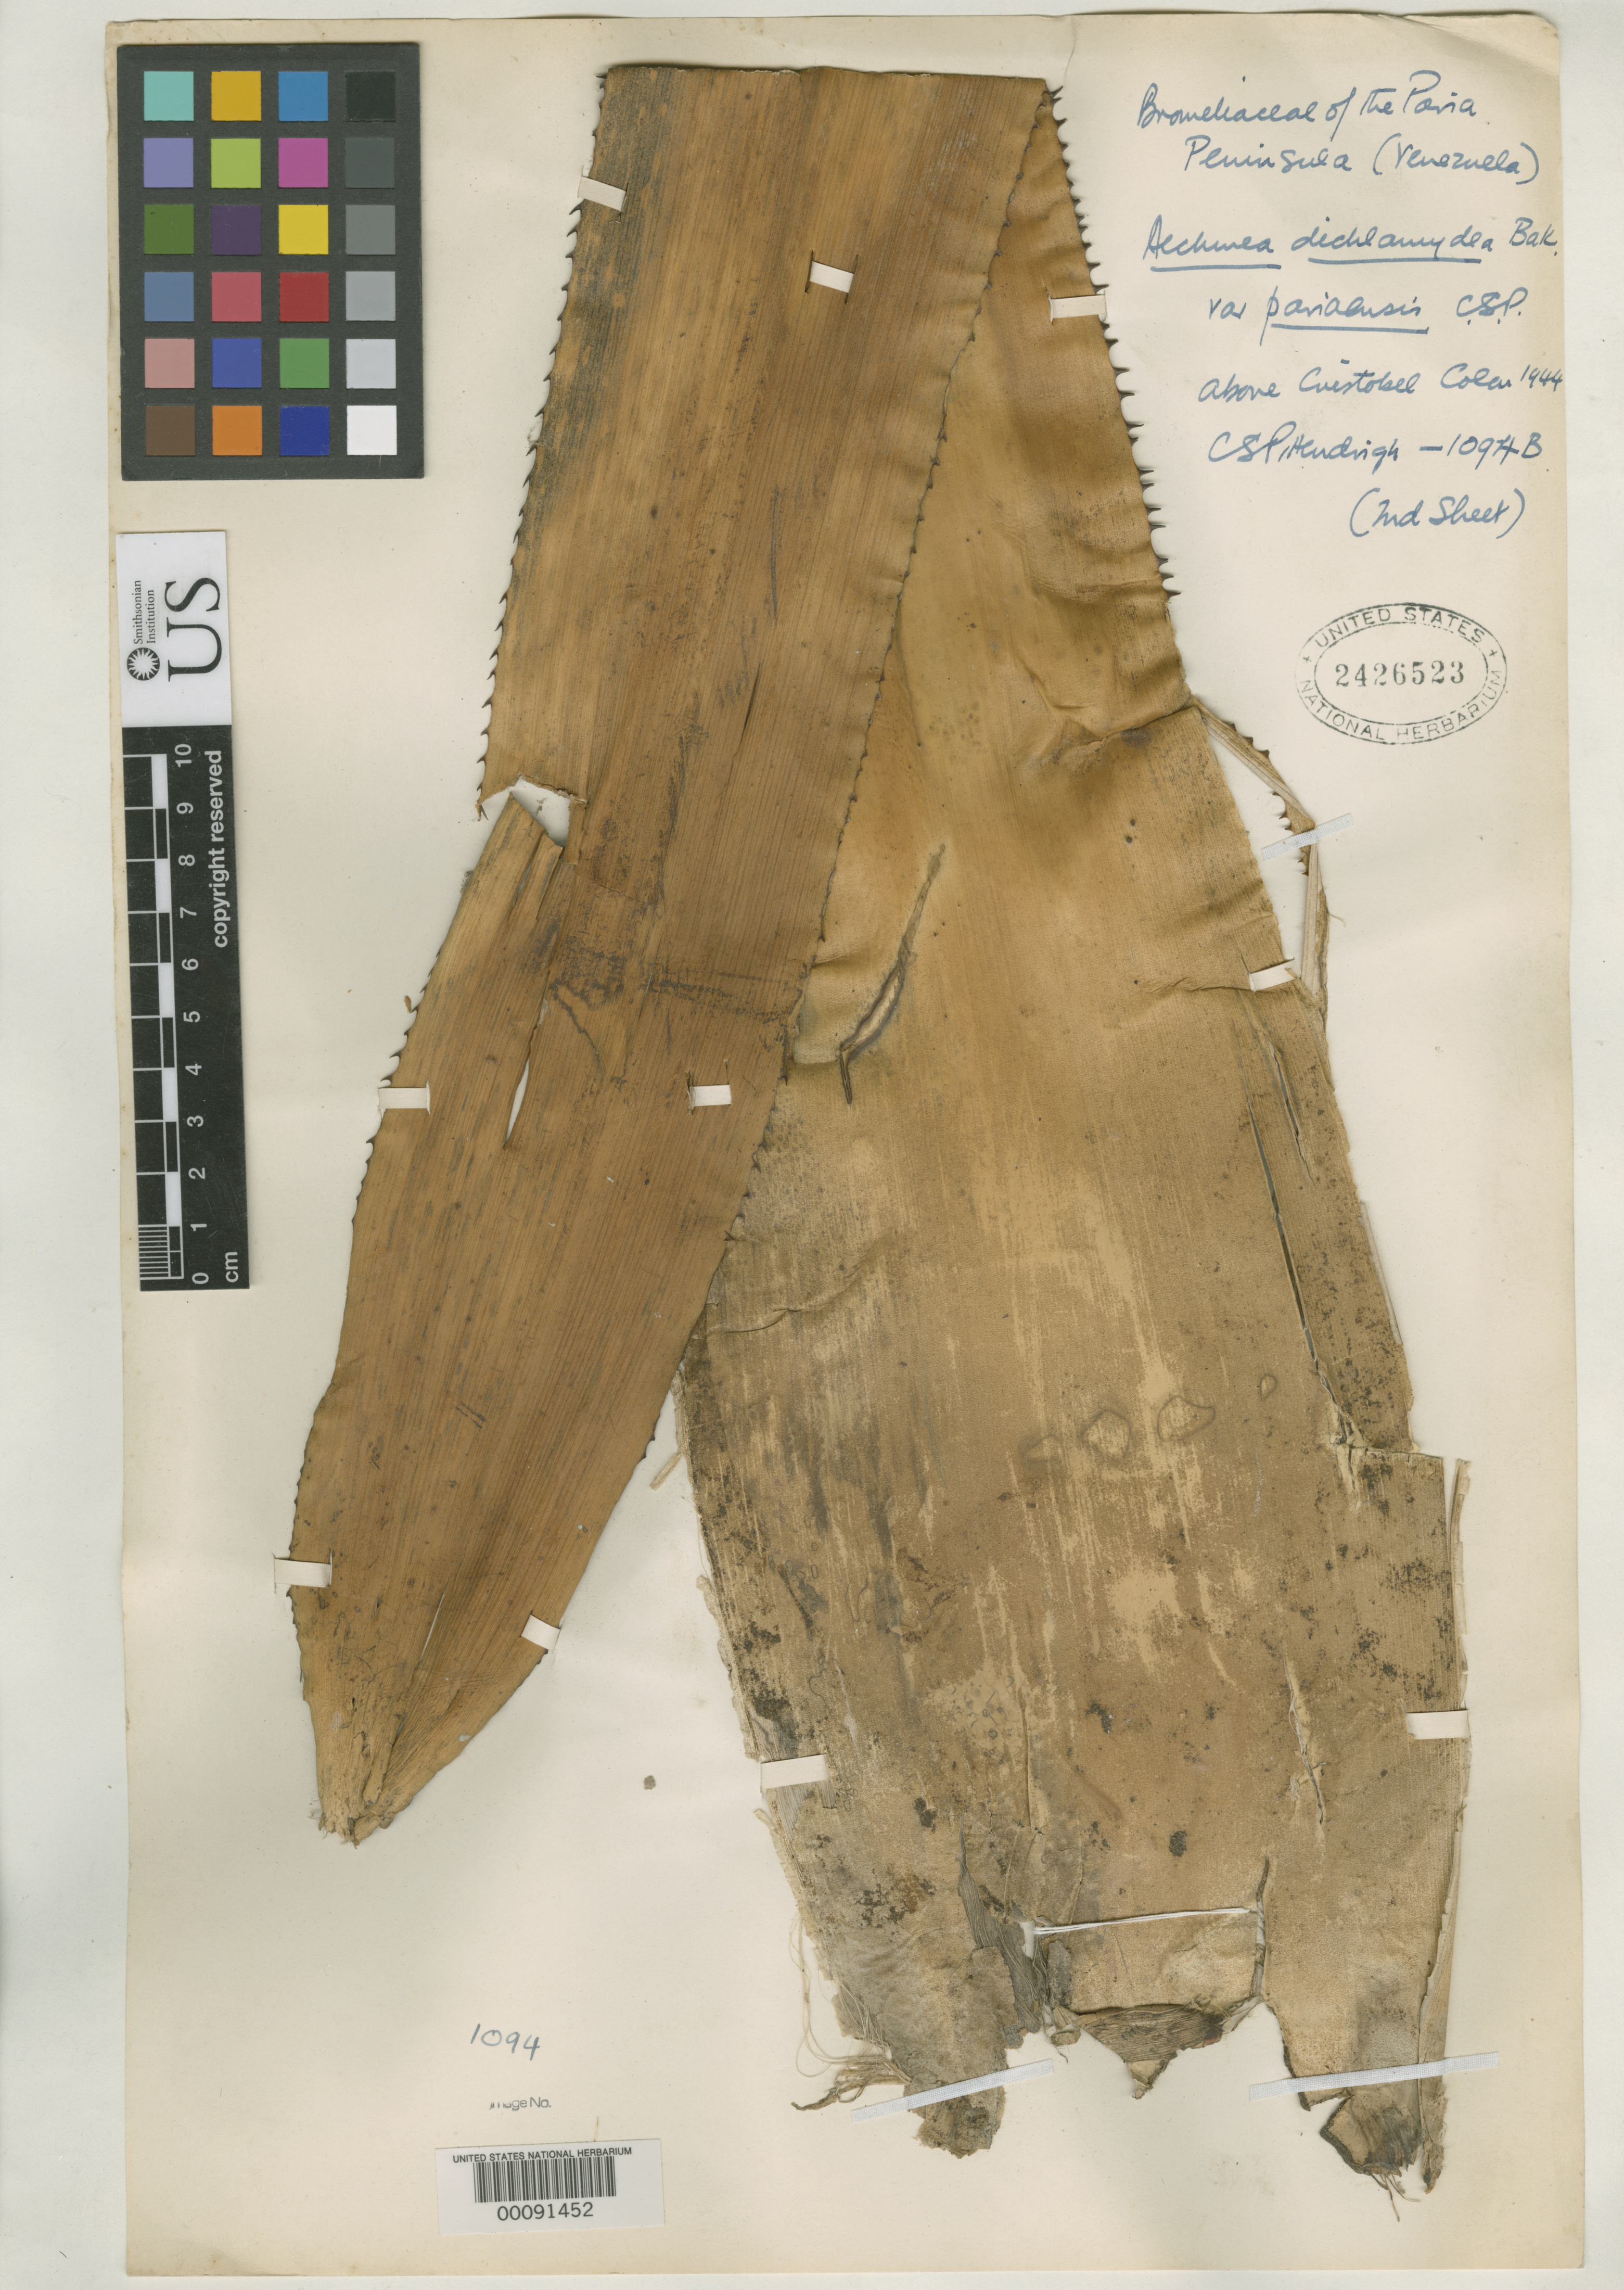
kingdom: Plantae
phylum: Tracheophyta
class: Liliopsida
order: Poales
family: Bromeliaceae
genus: Aechmea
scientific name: Aechmea dichlamydea var. pariaensis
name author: Pittendrigh in L.B. Sm.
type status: Holotype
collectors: C. Pittendrigh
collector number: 1094 a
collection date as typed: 1944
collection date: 1944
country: Venezuela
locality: Above Cristobel Colan.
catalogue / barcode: US 2426523